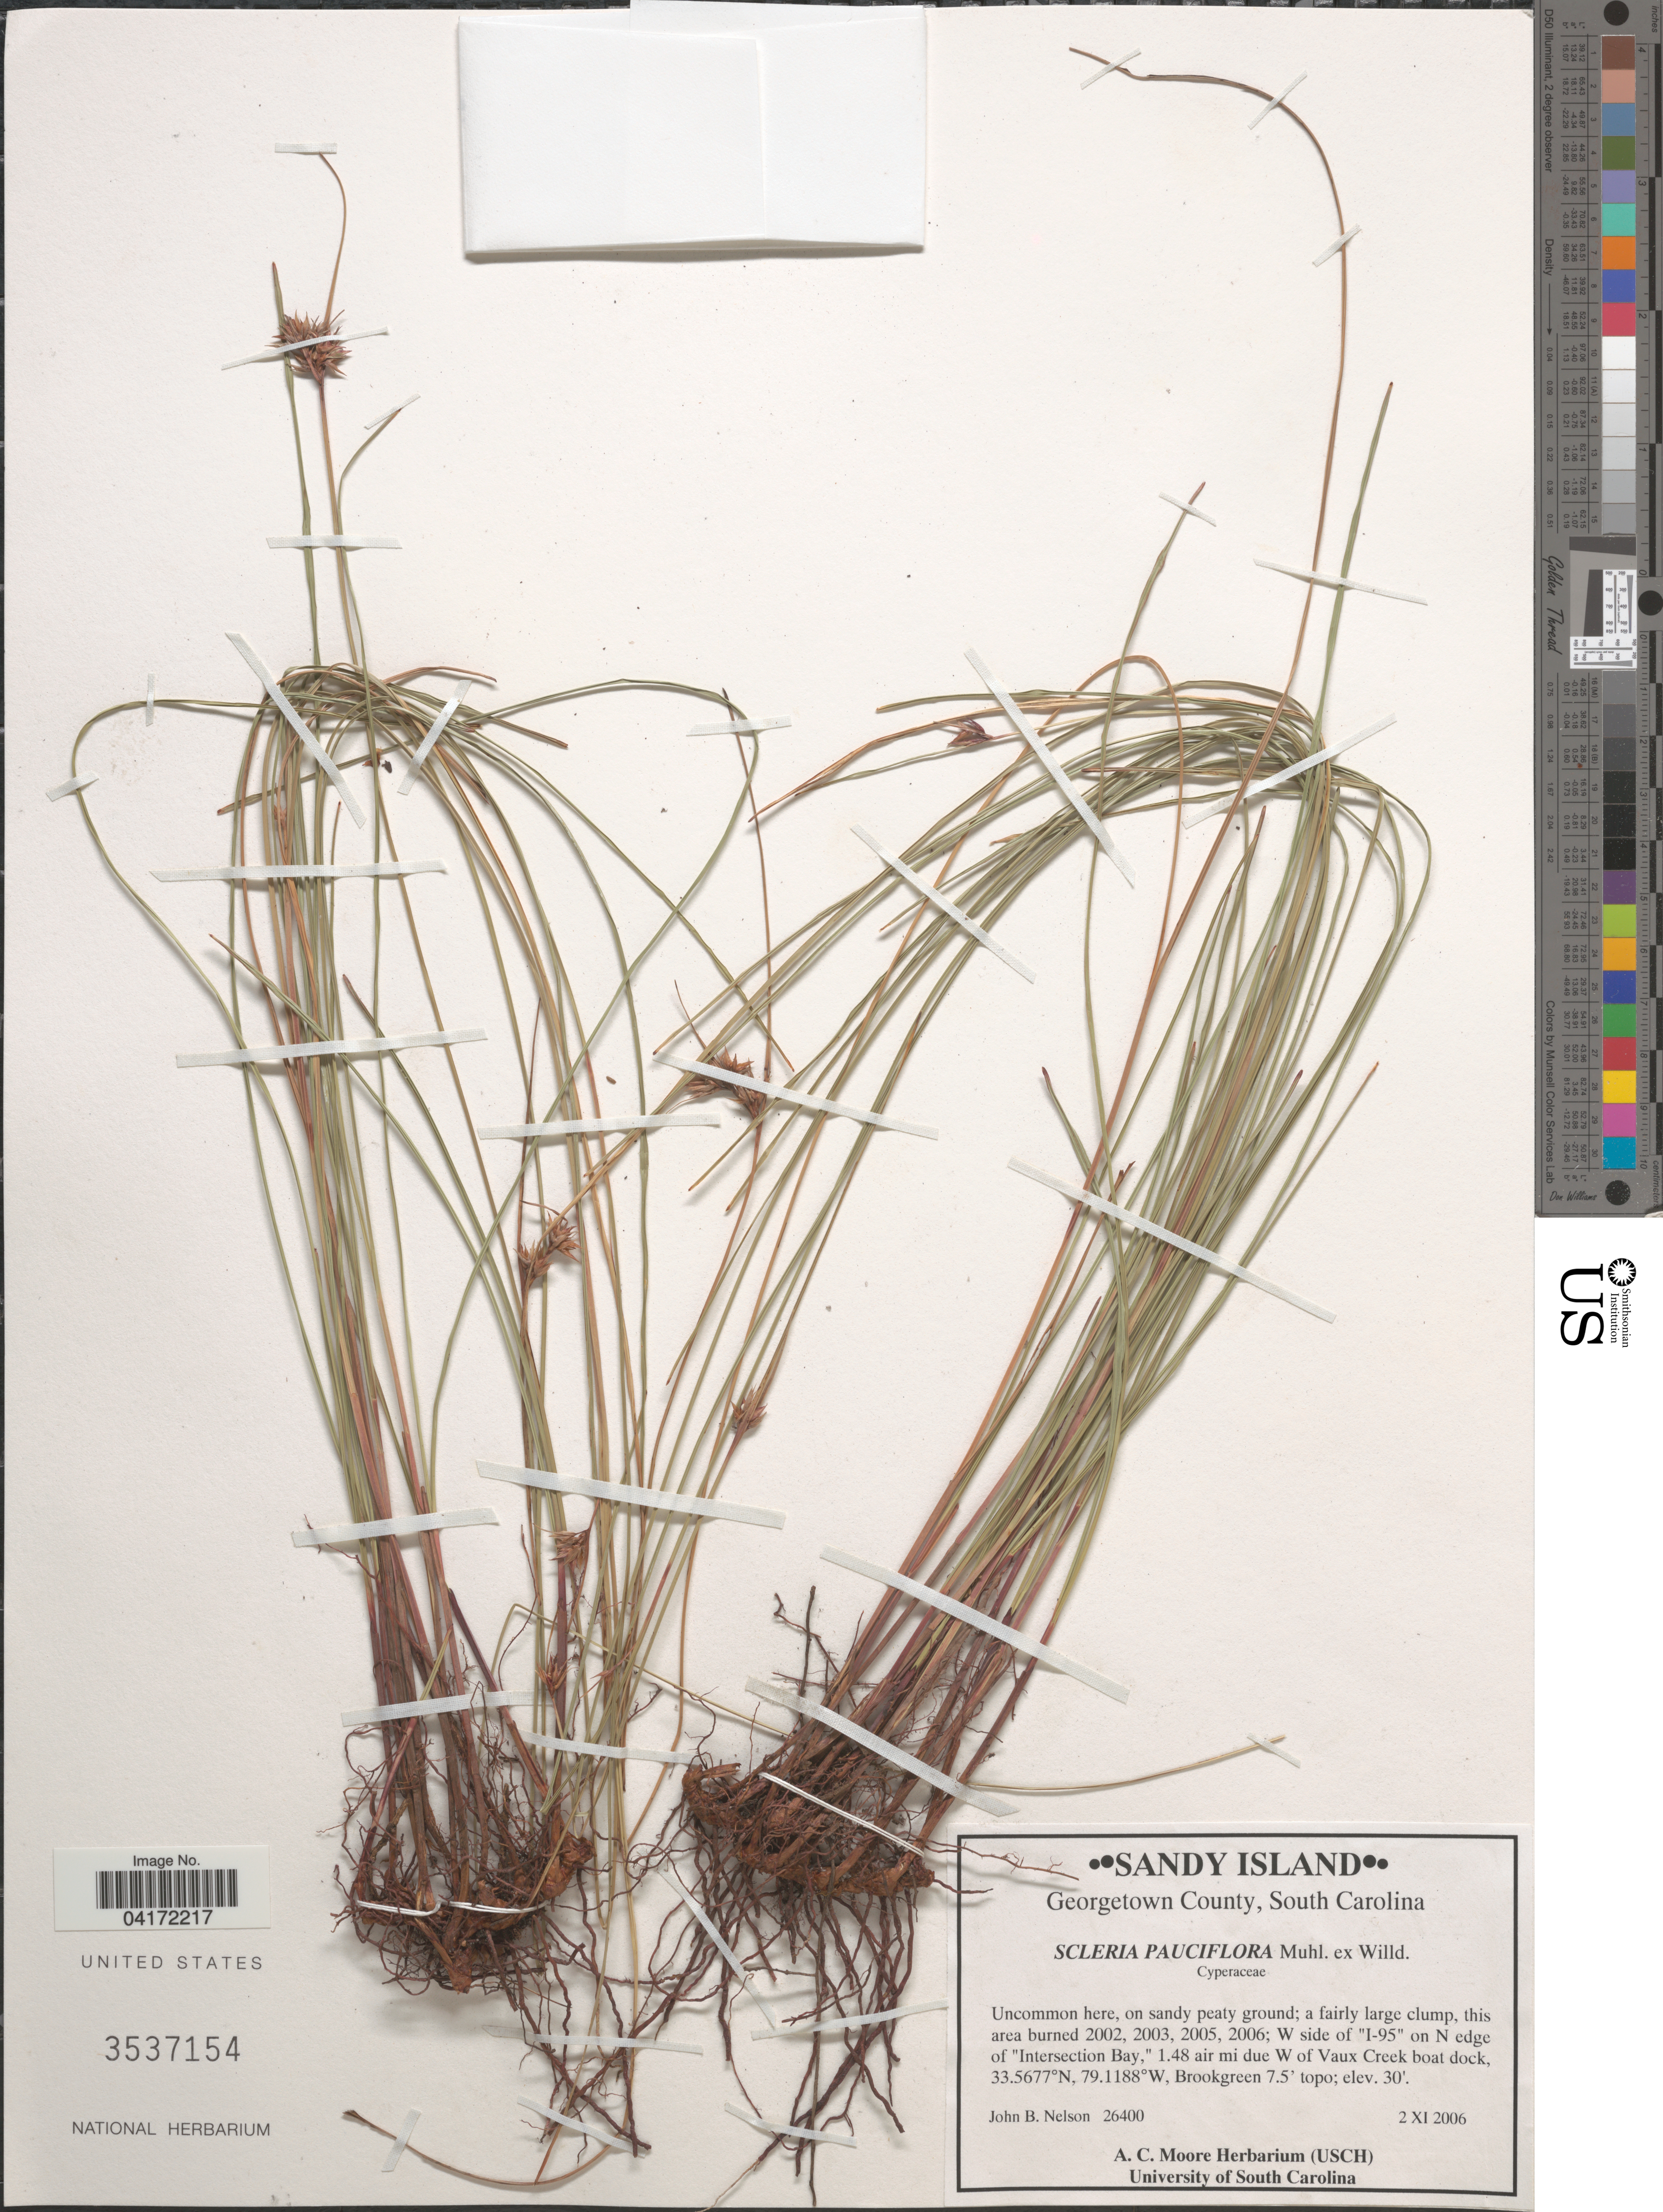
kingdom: Plantae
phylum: Tracheophyta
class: Liliopsida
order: Poales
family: Cyperaceae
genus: Scleria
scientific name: Scleria pauciflora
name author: Muhl. ex Willd.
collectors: J. B. Nelson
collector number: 26400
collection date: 2006-11-02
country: United States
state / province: South Carolina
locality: Sandy Island. Georgetown County. W side of "I-95" on N edge of "Intersection Bay," 1.48 air mi due W of Vaux Creek boat dock, Brookgreen 7.5' topo.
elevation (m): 9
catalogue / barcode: US 3537154